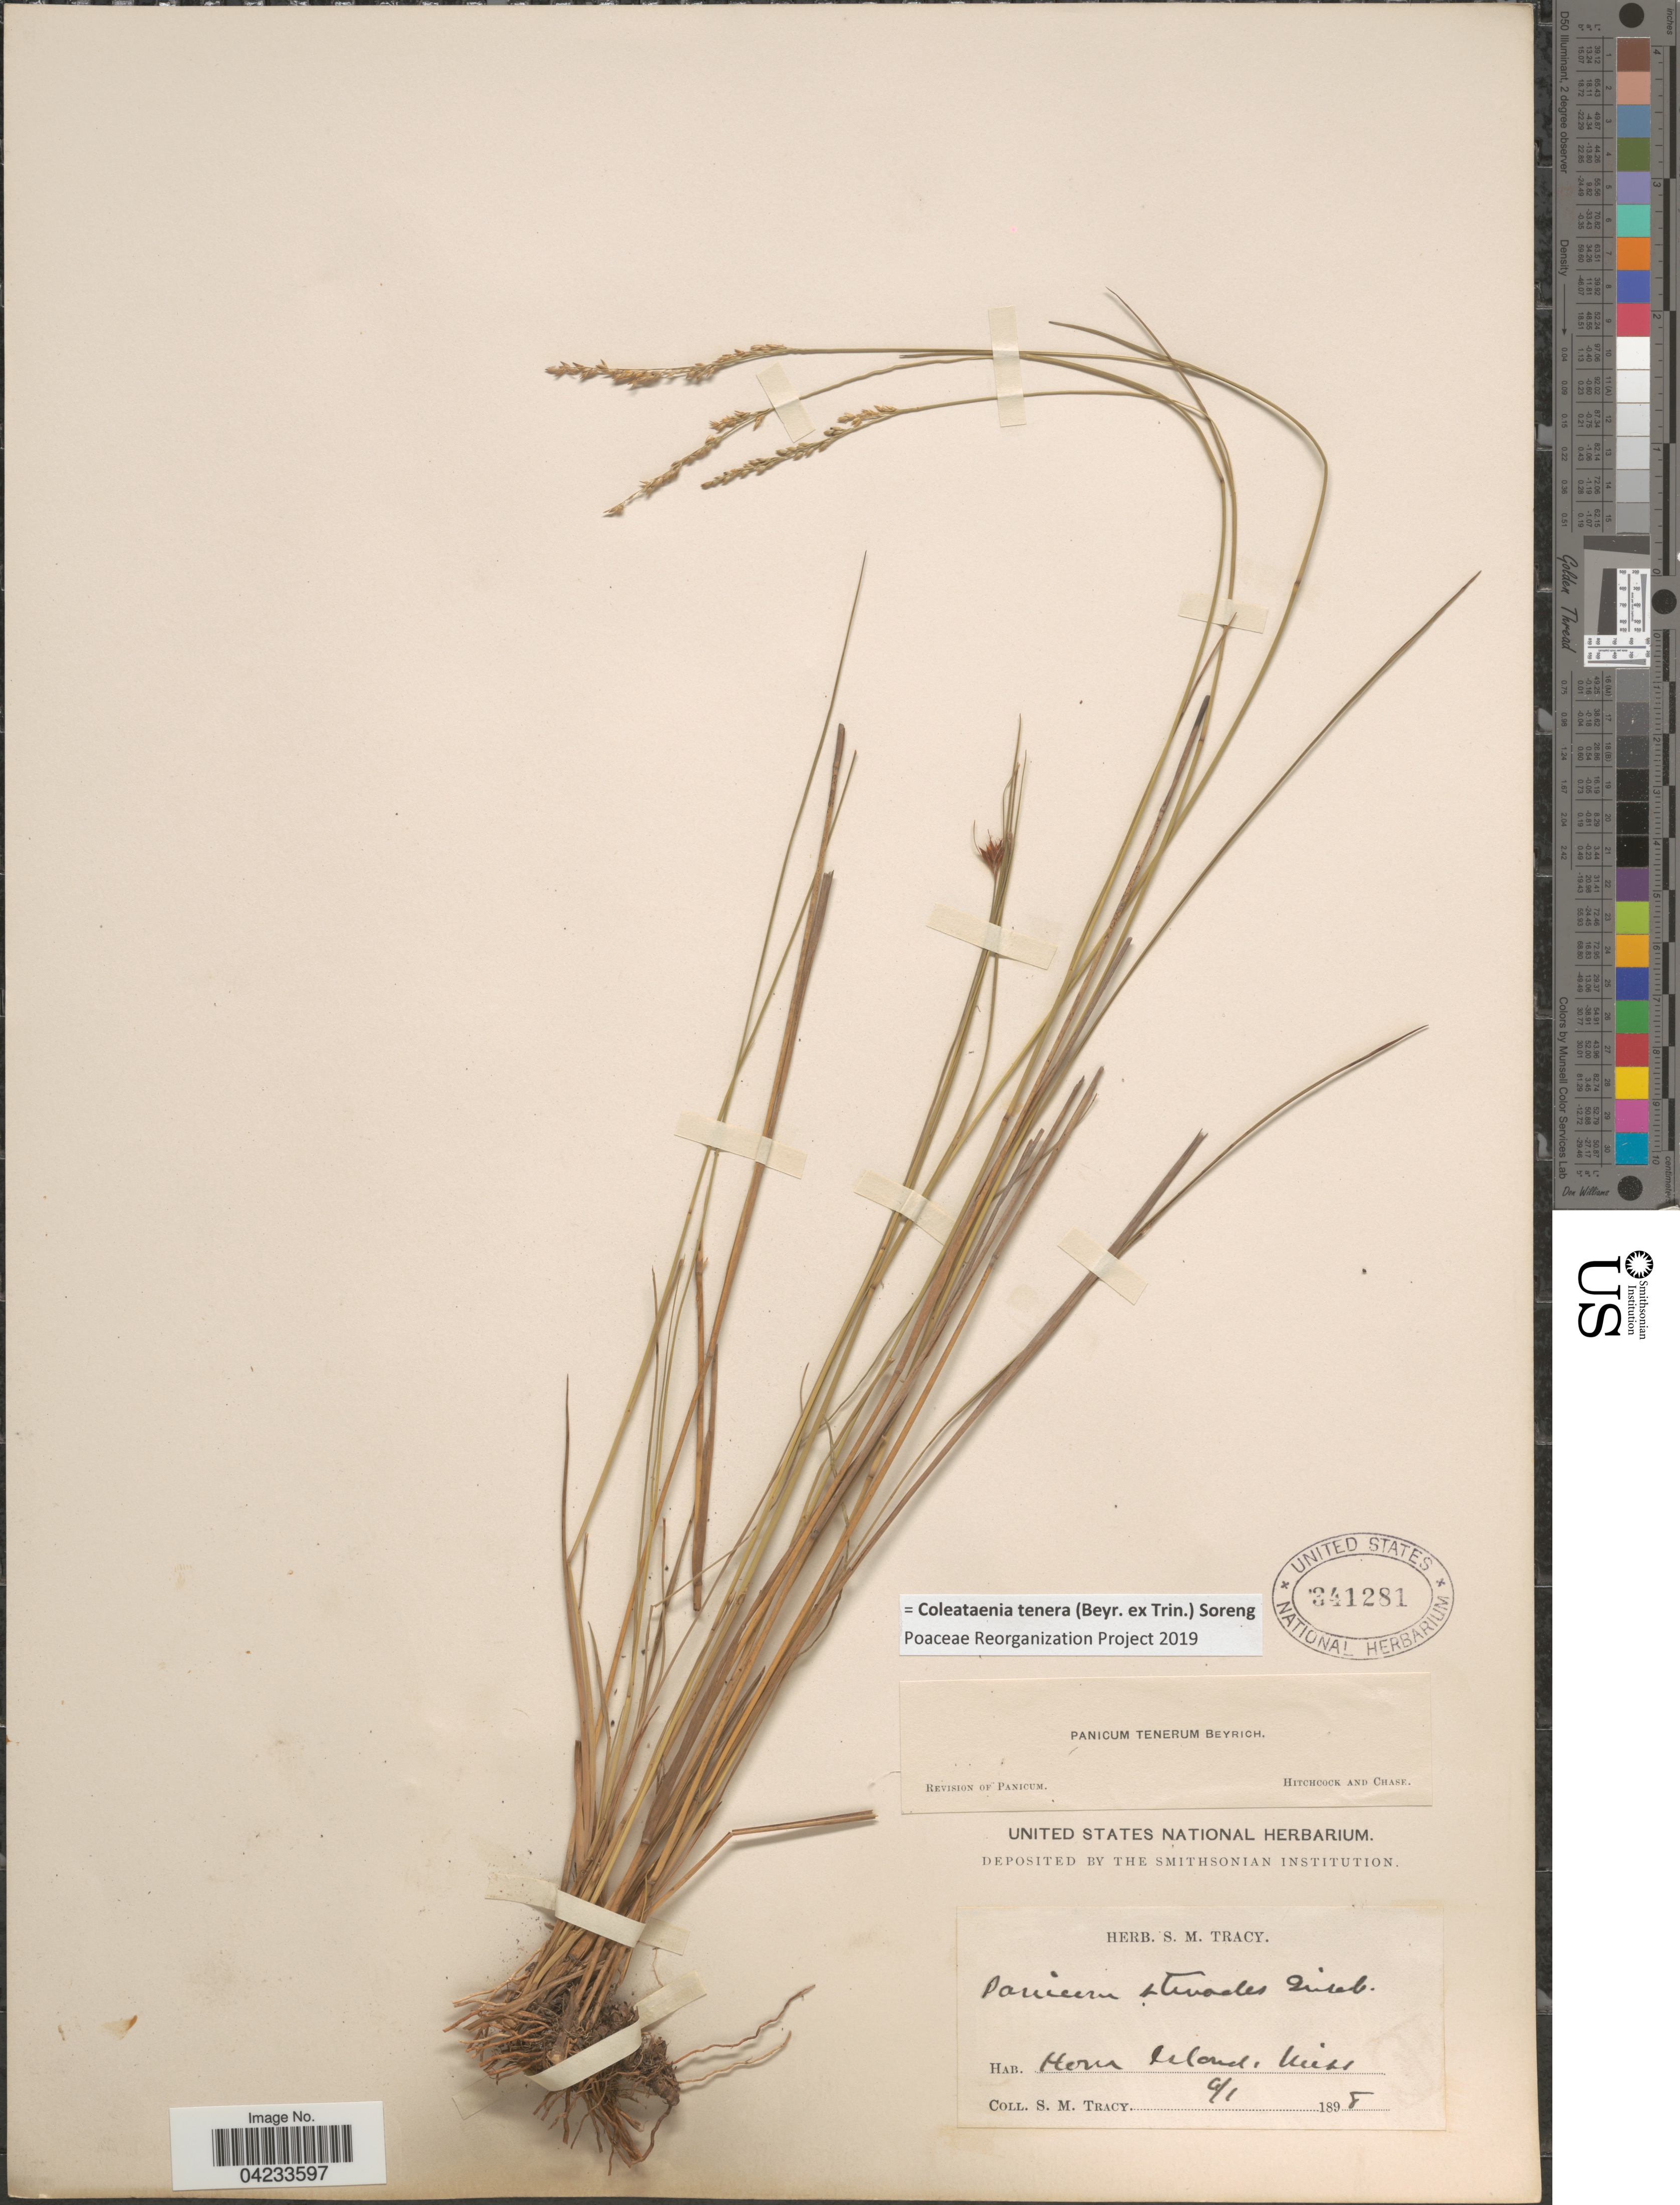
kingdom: Plantae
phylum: Tracheophyta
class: Liliopsida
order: Poales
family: Poaceae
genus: Coleataenia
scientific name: Coleataenia tenera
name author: (Beyr. ex Trin.) Soreng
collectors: S. M. Tracy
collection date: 1898-06-01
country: United States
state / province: Mississippi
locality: Horn Island.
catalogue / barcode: US 341281